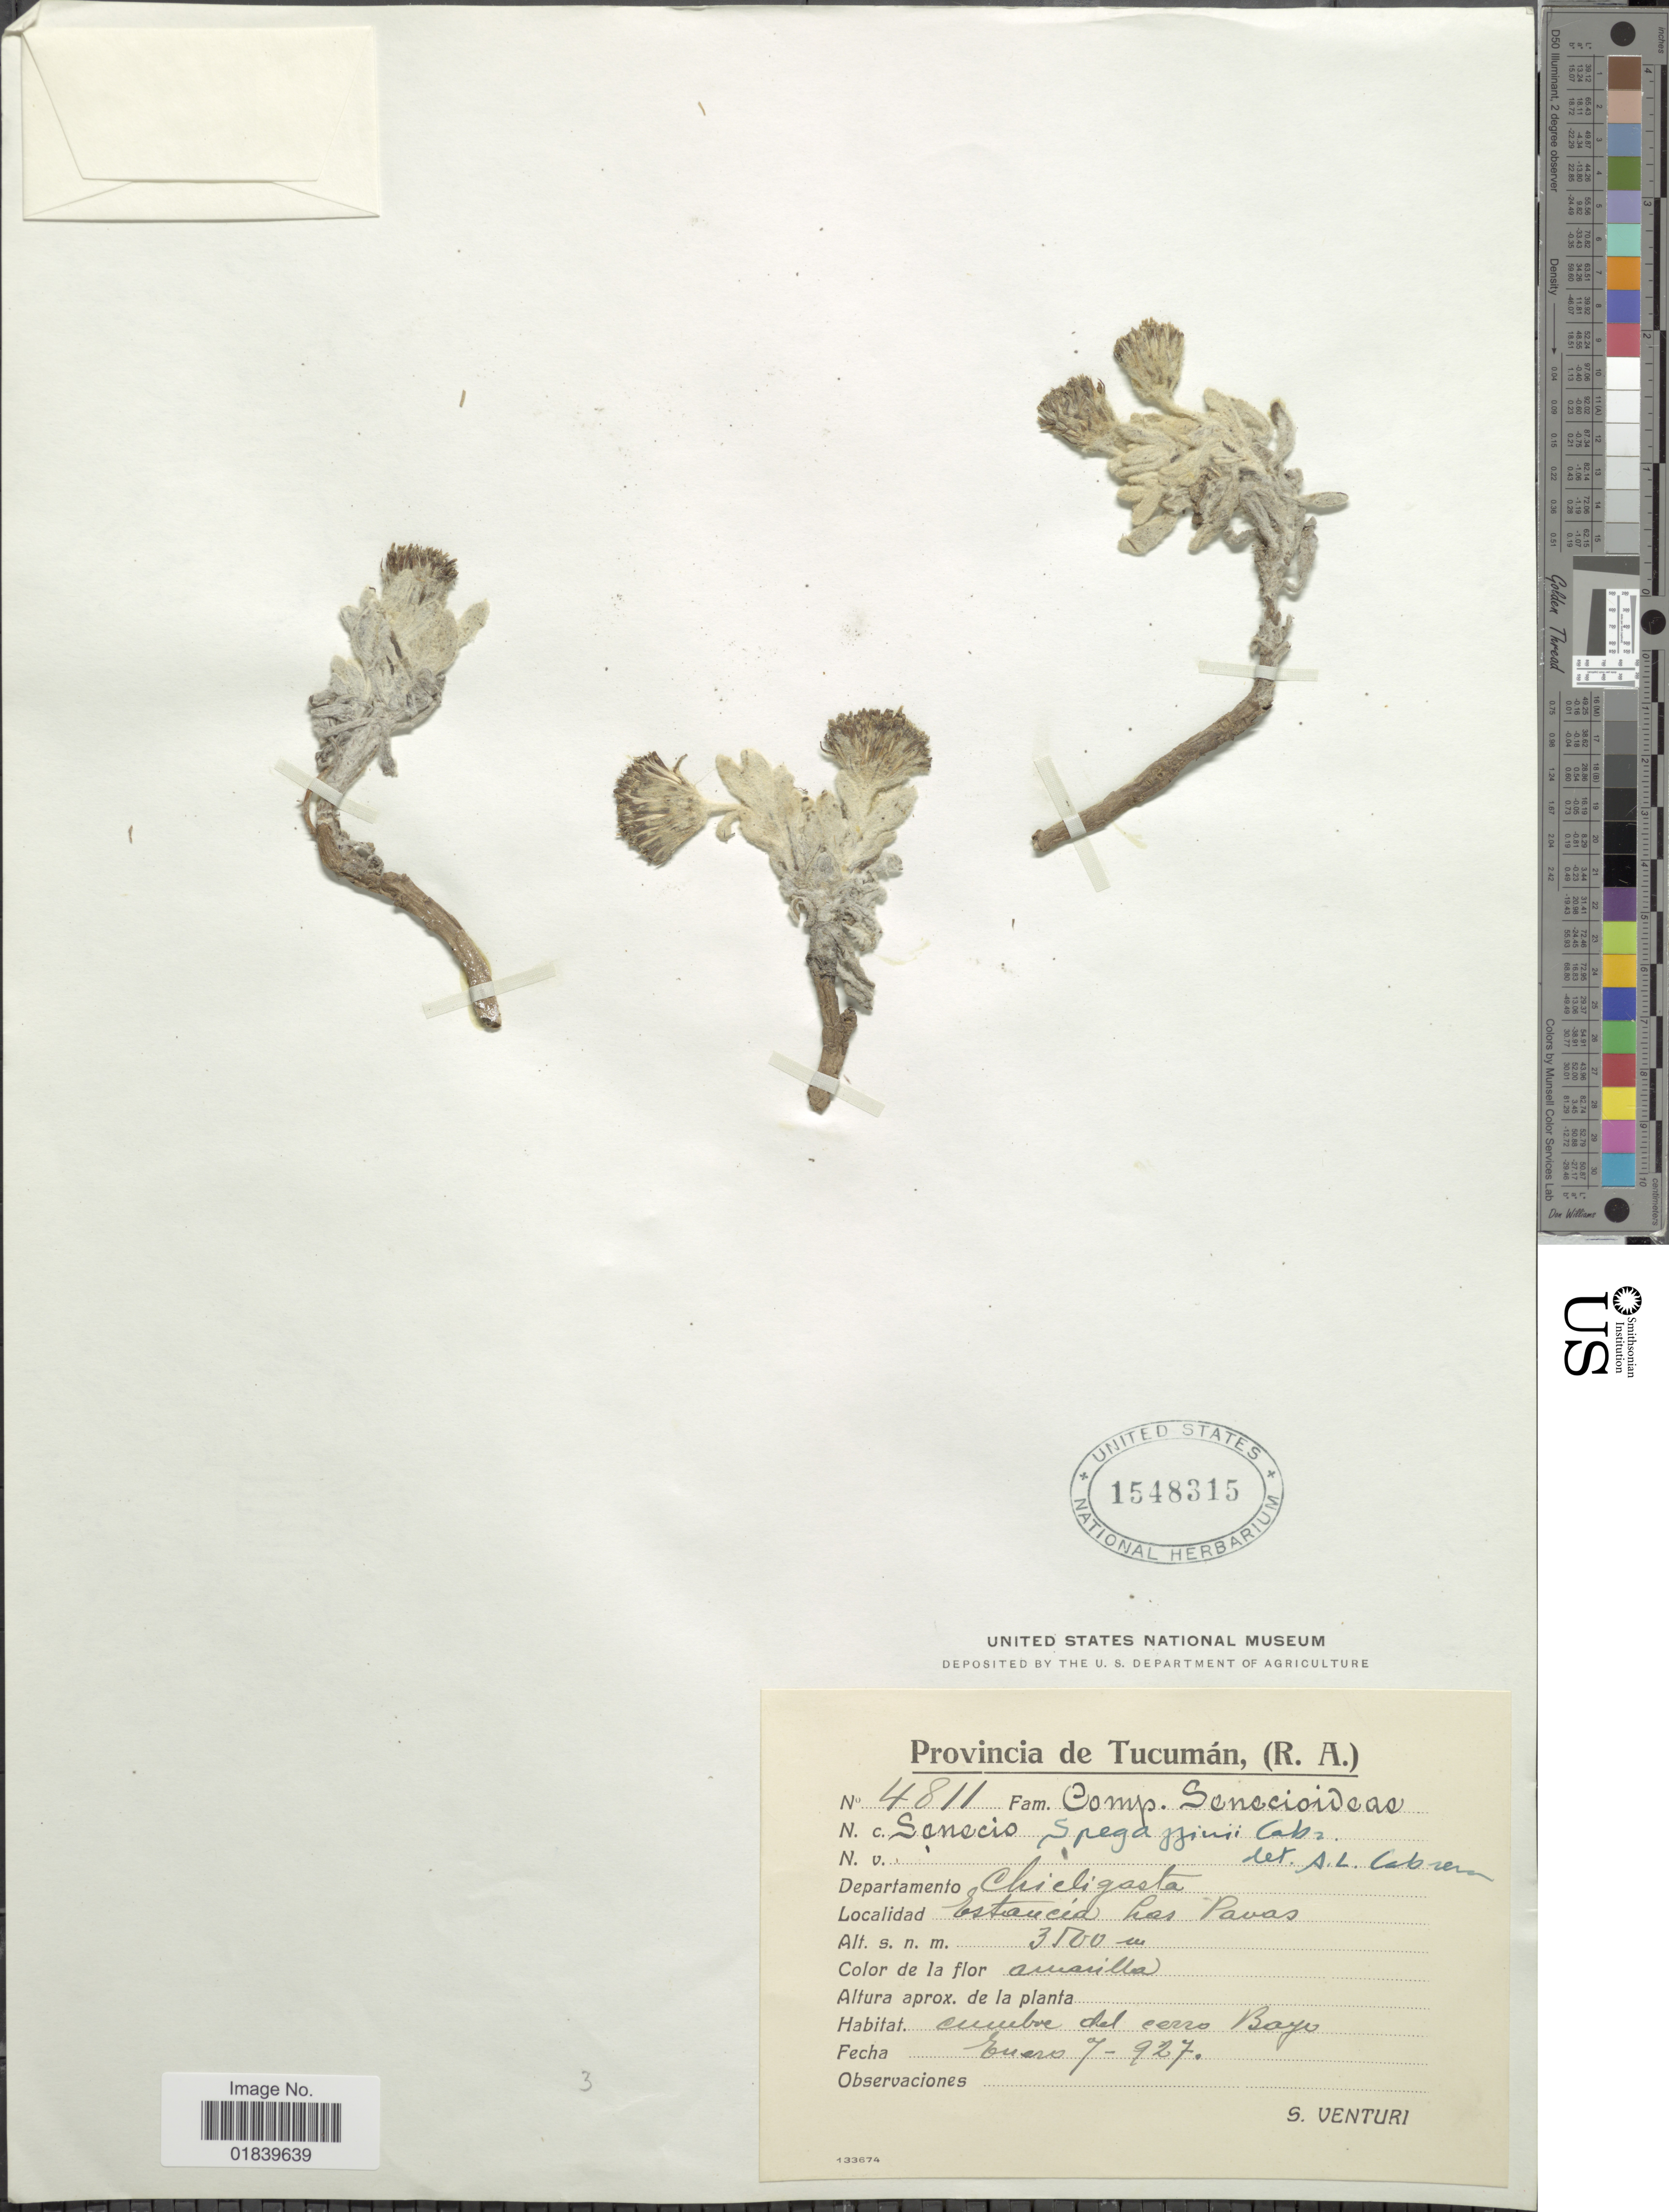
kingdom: Plantae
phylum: Tracheophyta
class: Magnoliopsida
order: Asterales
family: Asteraceae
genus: Senecio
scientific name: Senecio spegazzinii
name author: Cabrera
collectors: S. Venturi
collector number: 4811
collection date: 1927-01-07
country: Argentina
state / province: Tucuman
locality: Provincia de Tucuman, (R. A. ). Departamento Chicligasta, Estancia las Pavas.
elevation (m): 3500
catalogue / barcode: US 1548315